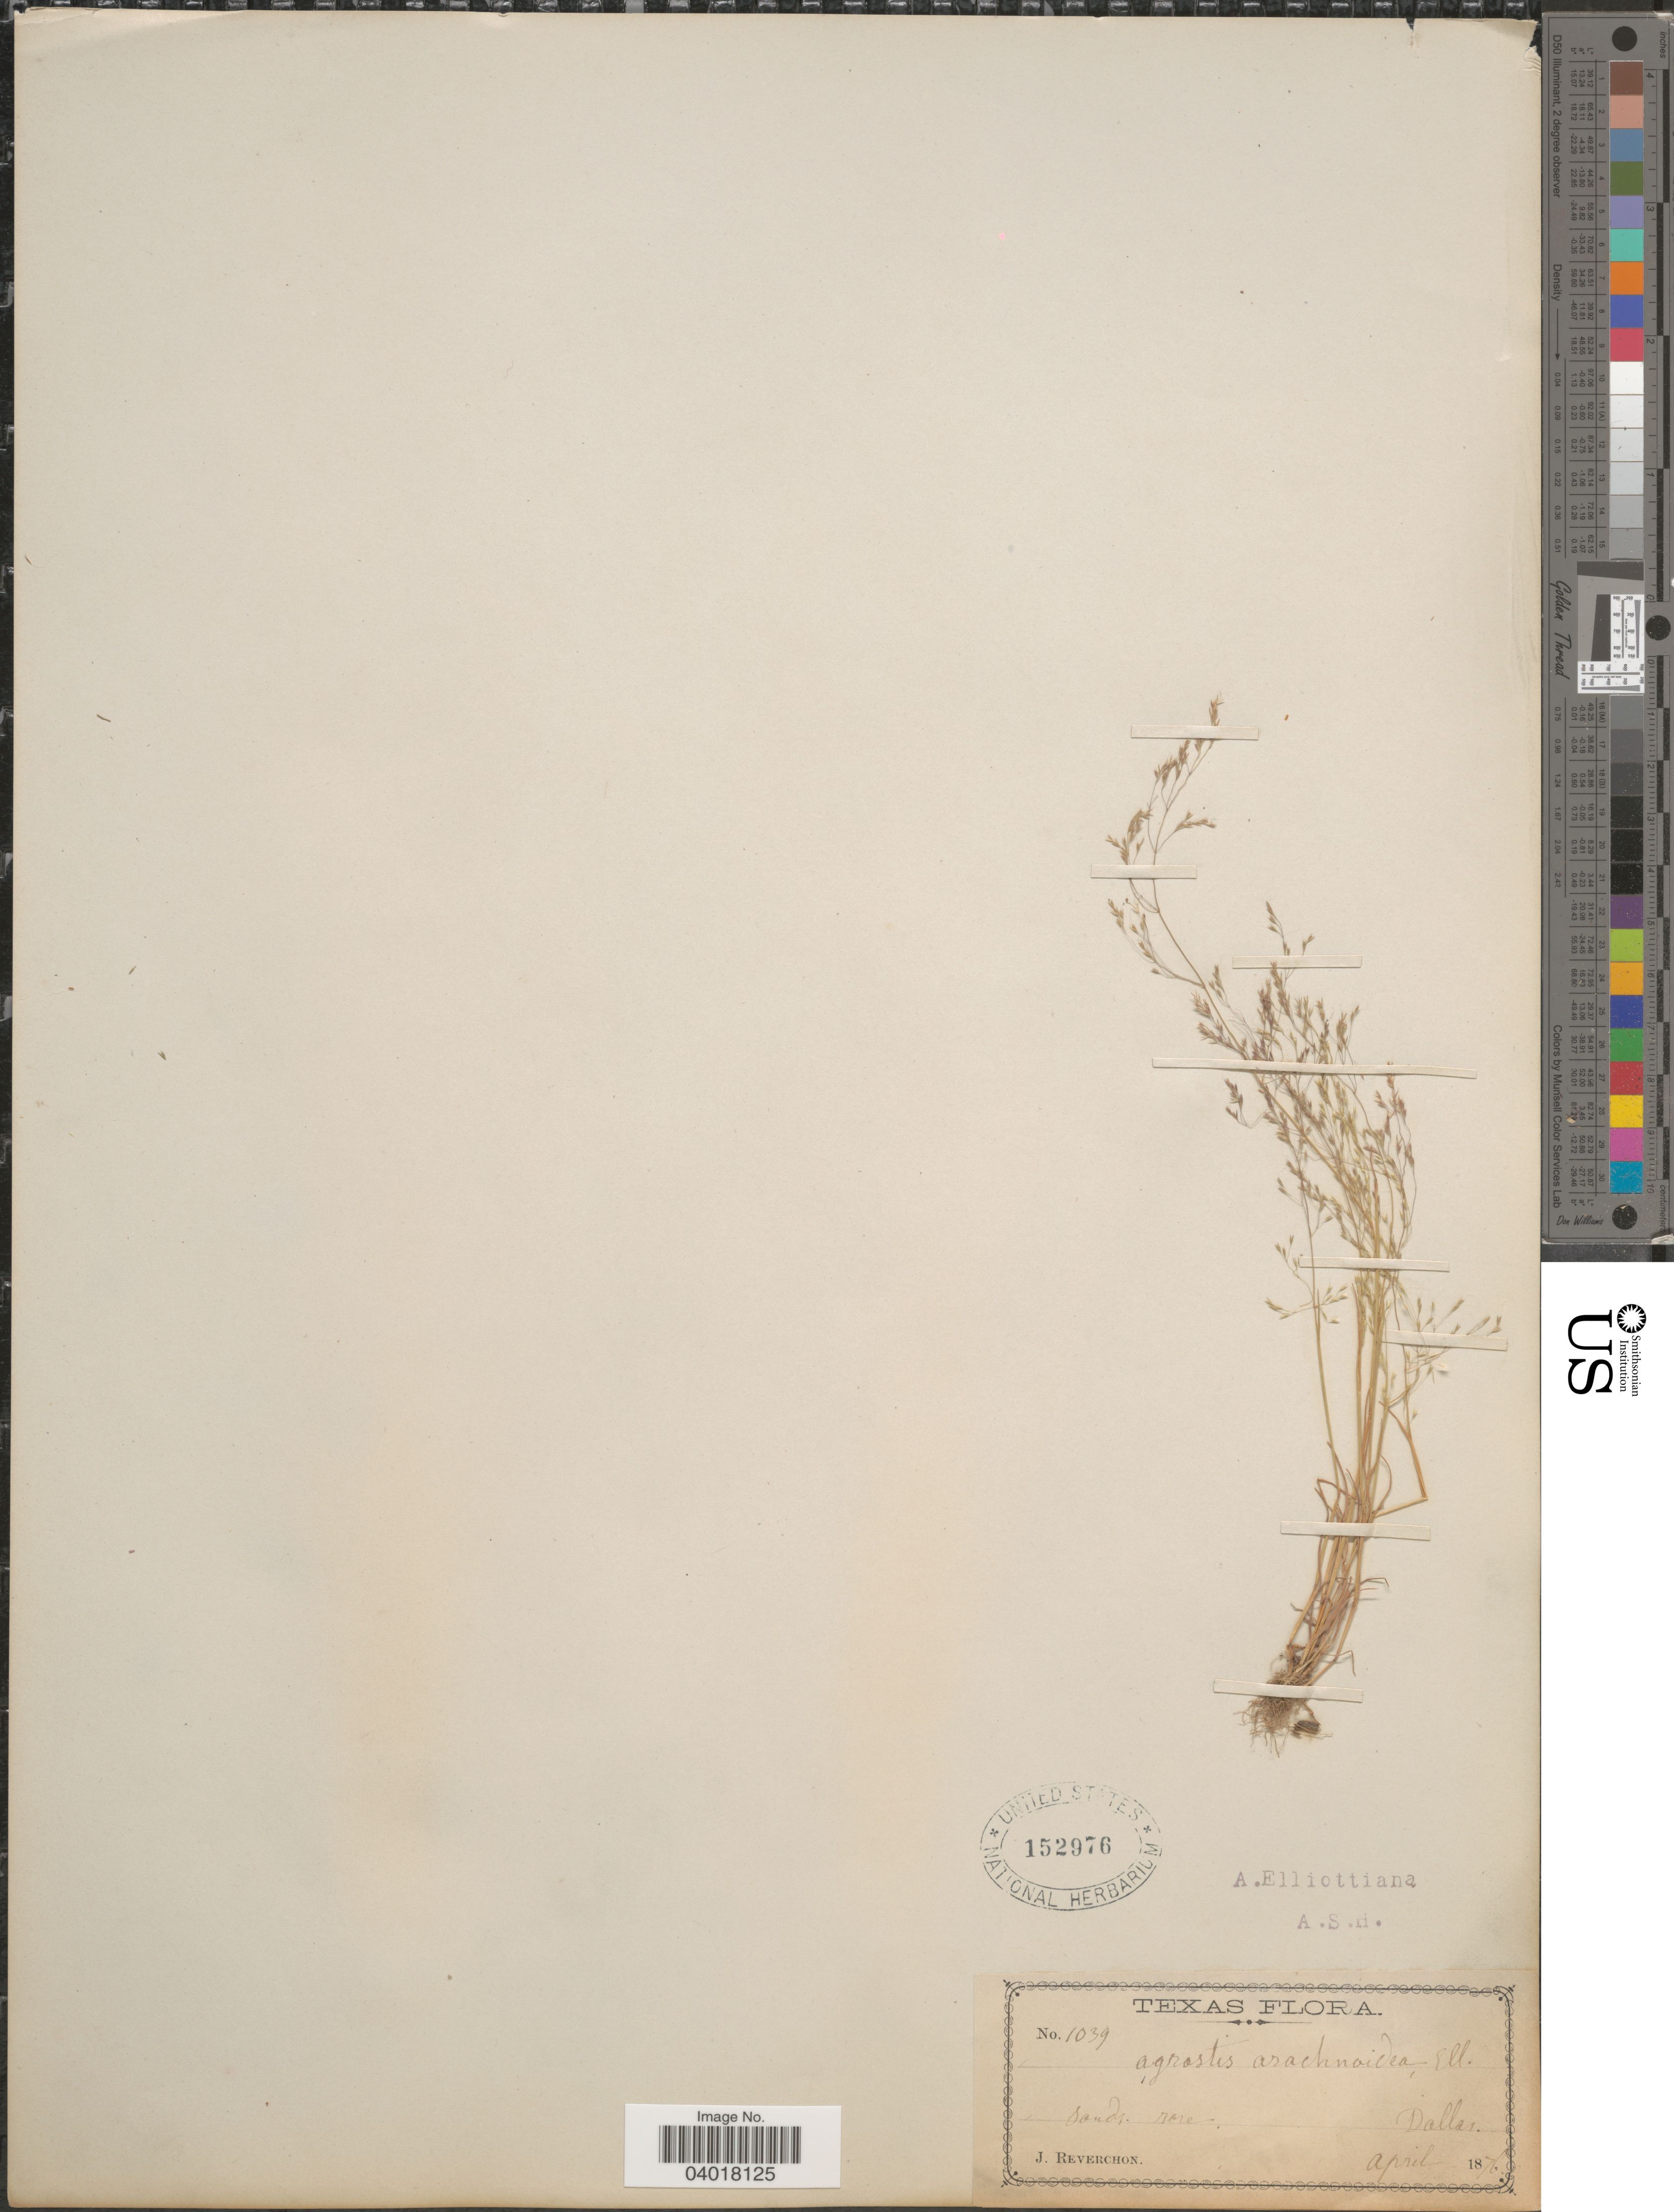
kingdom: Plantae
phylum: Tracheophyta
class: Liliopsida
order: Poales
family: Poaceae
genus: Agrostis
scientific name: Agrostis elliottiana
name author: Schult.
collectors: J. Reverchon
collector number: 1039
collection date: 1876-04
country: United States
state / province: Texas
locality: Dallas.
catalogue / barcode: US 152976